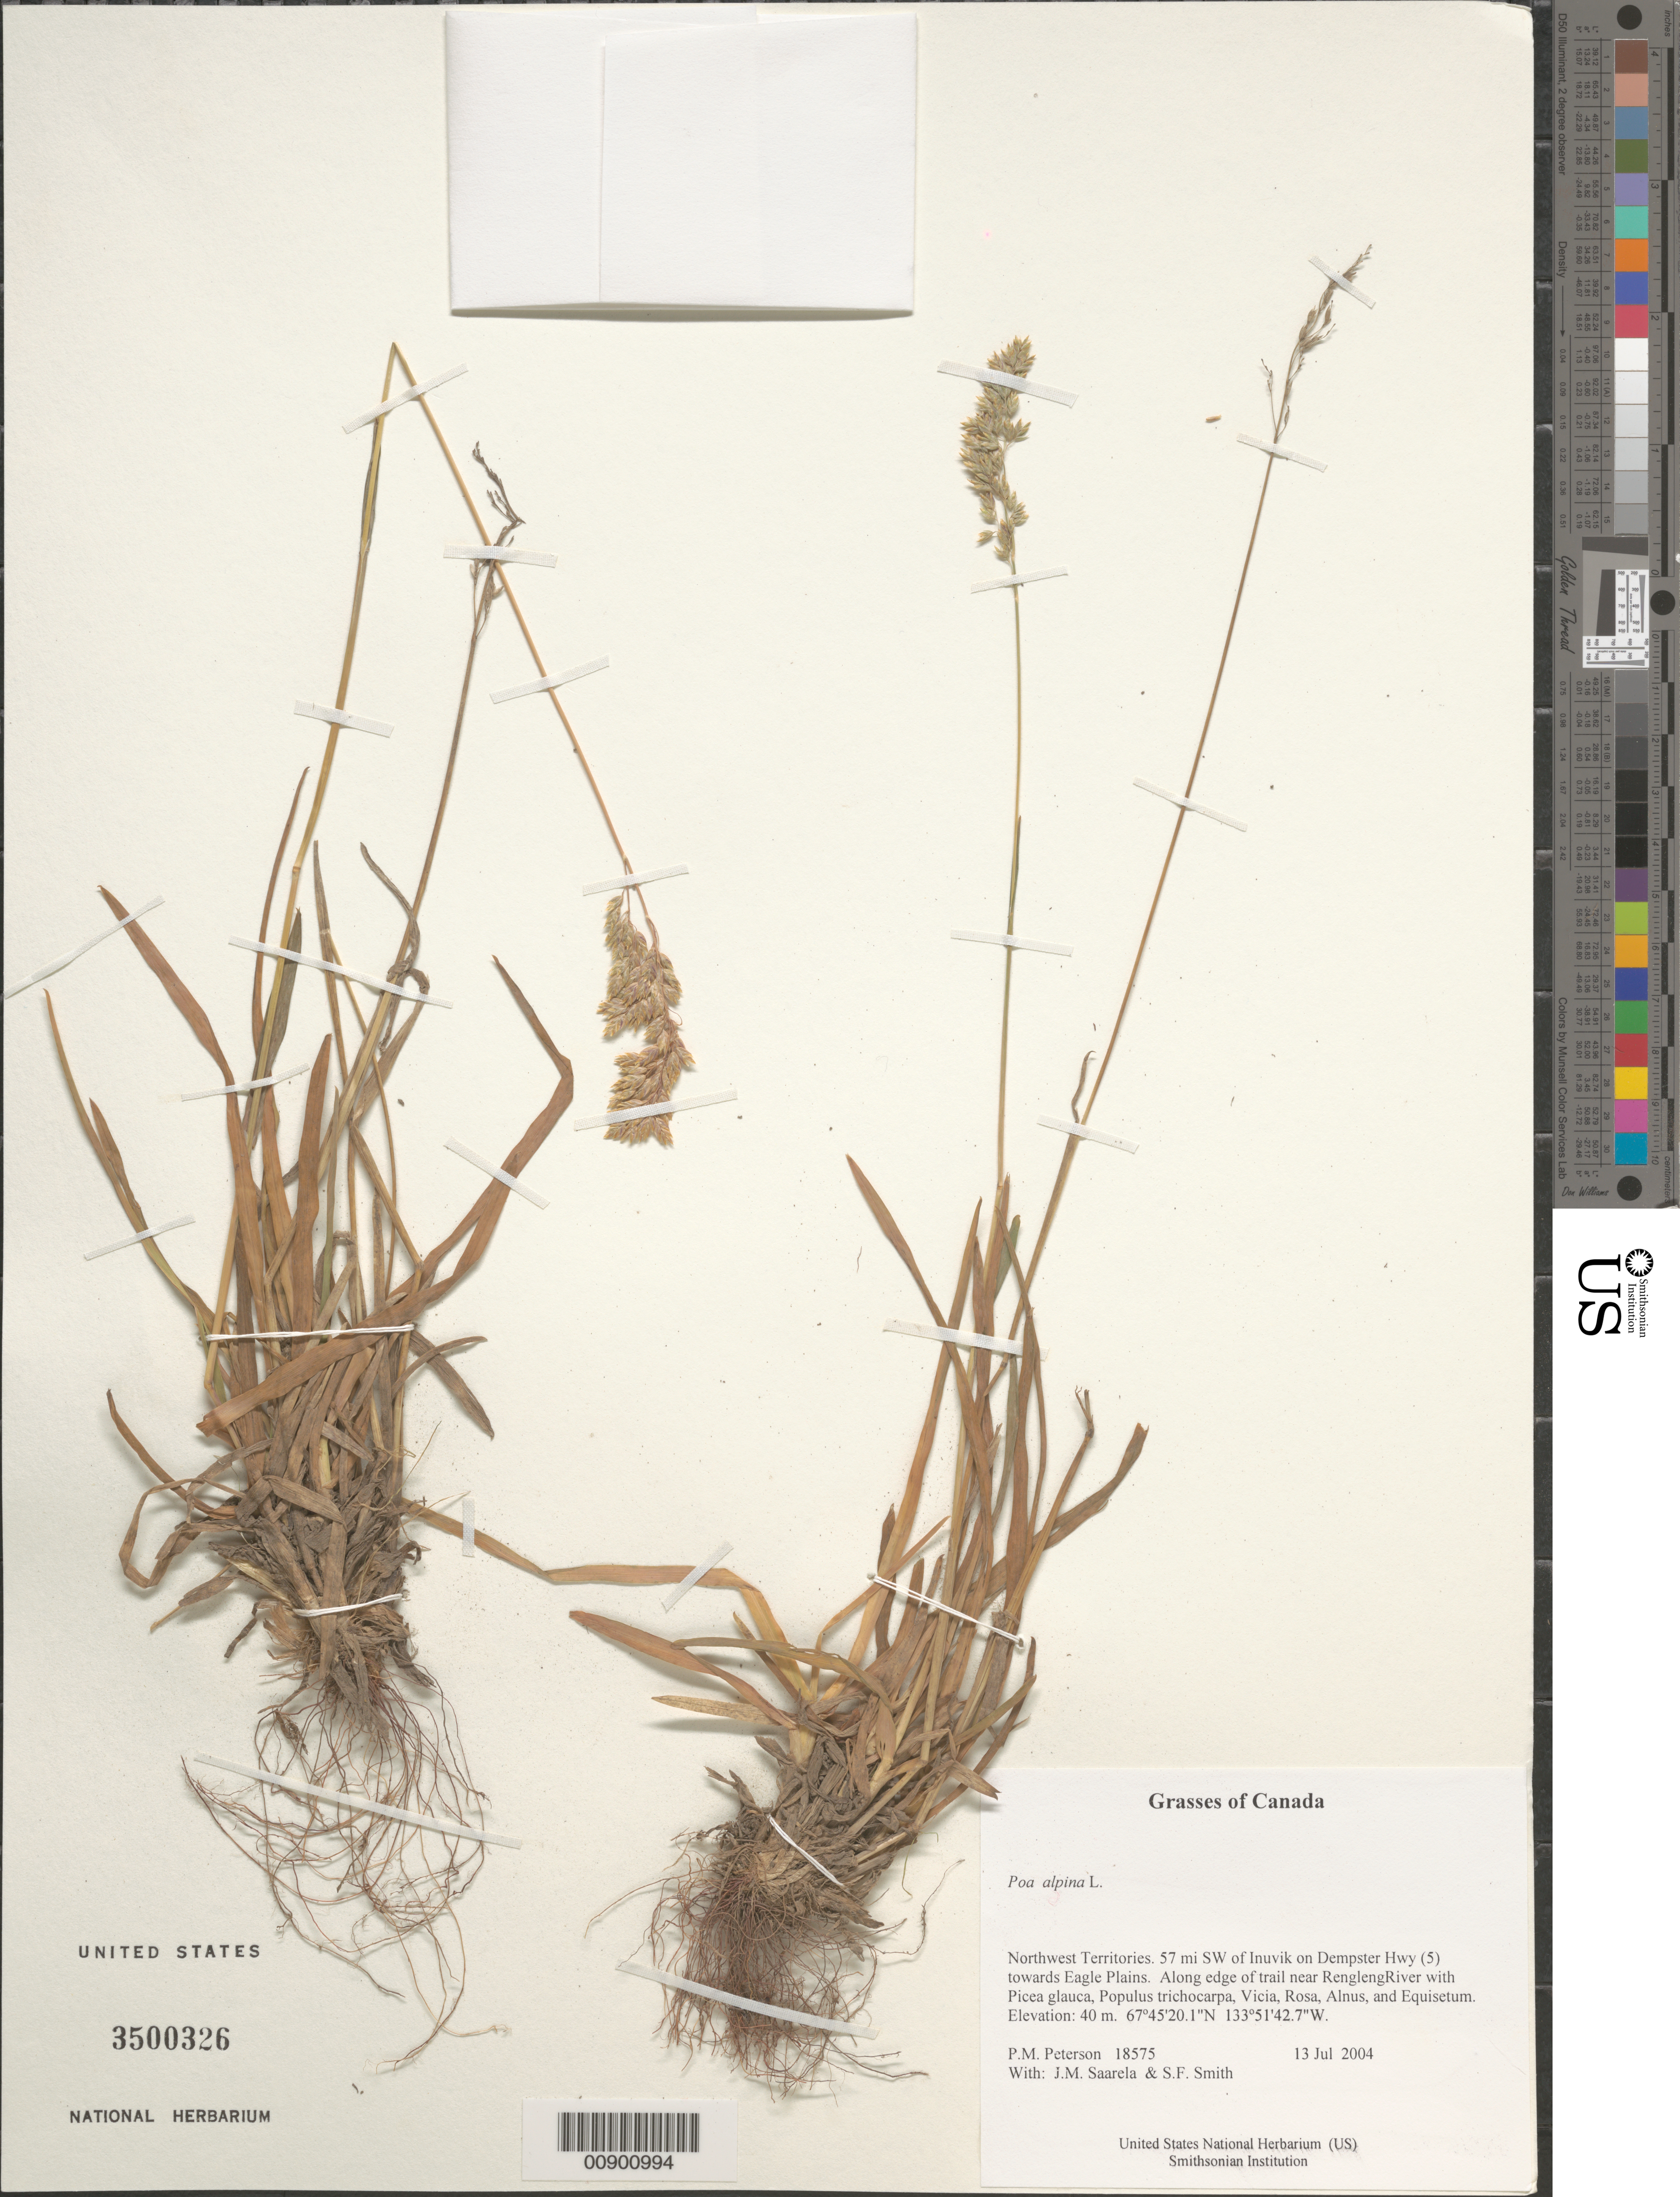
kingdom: Plantae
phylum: Tracheophyta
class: Liliopsida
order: Poales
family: Poaceae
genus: Poa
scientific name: Poa alpina subsp. alpina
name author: L.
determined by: Soreng, Robert J., Research Associate (BOT), Smithsonian Institution - National Museum of Natural History (UNITED STATES)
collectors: P. M. Peterson, J. Saarela & S.F. Smith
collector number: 18575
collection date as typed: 13 Jul 2004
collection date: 2004-07-13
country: Canada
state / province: Northwest Territories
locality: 57 mi SW of Inuvik on Dempster Hwy (5) towards Eagle Plains. Along edge of trail near RenglengRiver with Picea glauca, Populus trichocarpa, Vicia, Rosa, Alnus, and Equisetum.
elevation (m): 40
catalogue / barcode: US 3500326